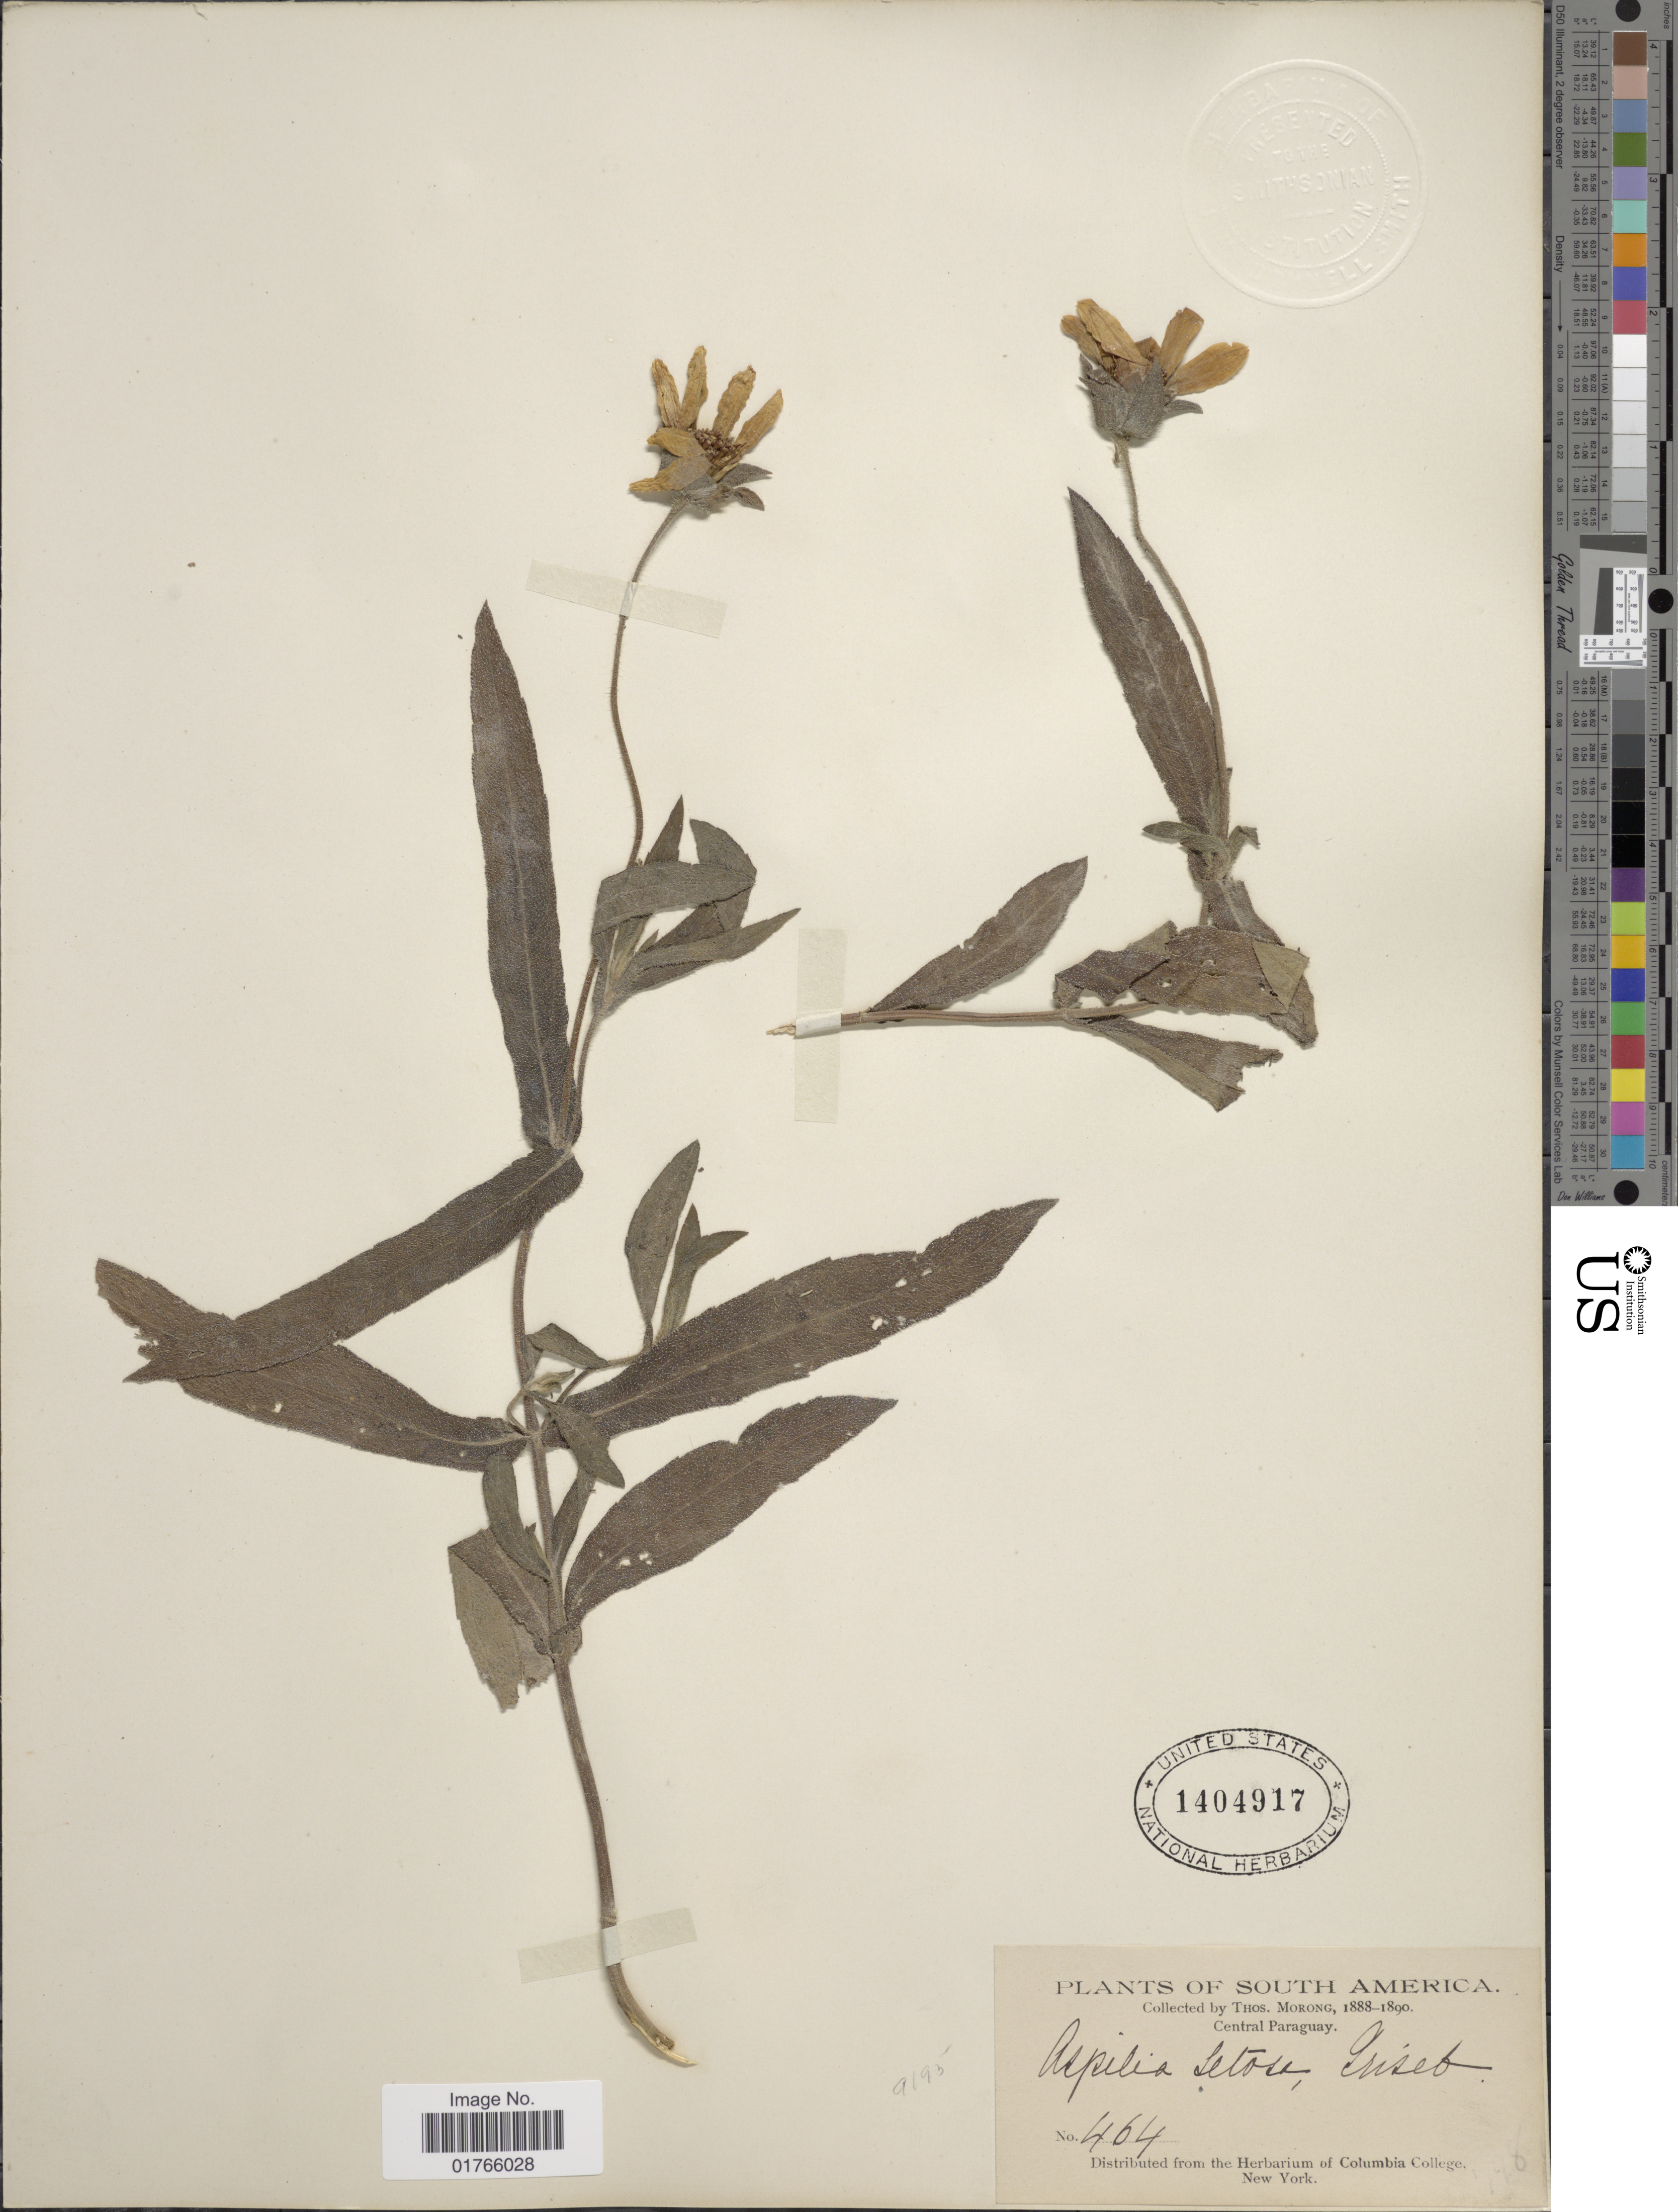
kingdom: Plantae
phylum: Tracheophyta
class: Magnoliopsida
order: Asterales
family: Asteraceae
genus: Aspilia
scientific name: Aspilia setosa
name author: Griseb.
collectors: ex herb. T. Morong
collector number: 464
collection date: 1888/1890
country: Paraguay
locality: South America, central Paraguay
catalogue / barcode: US 1404917